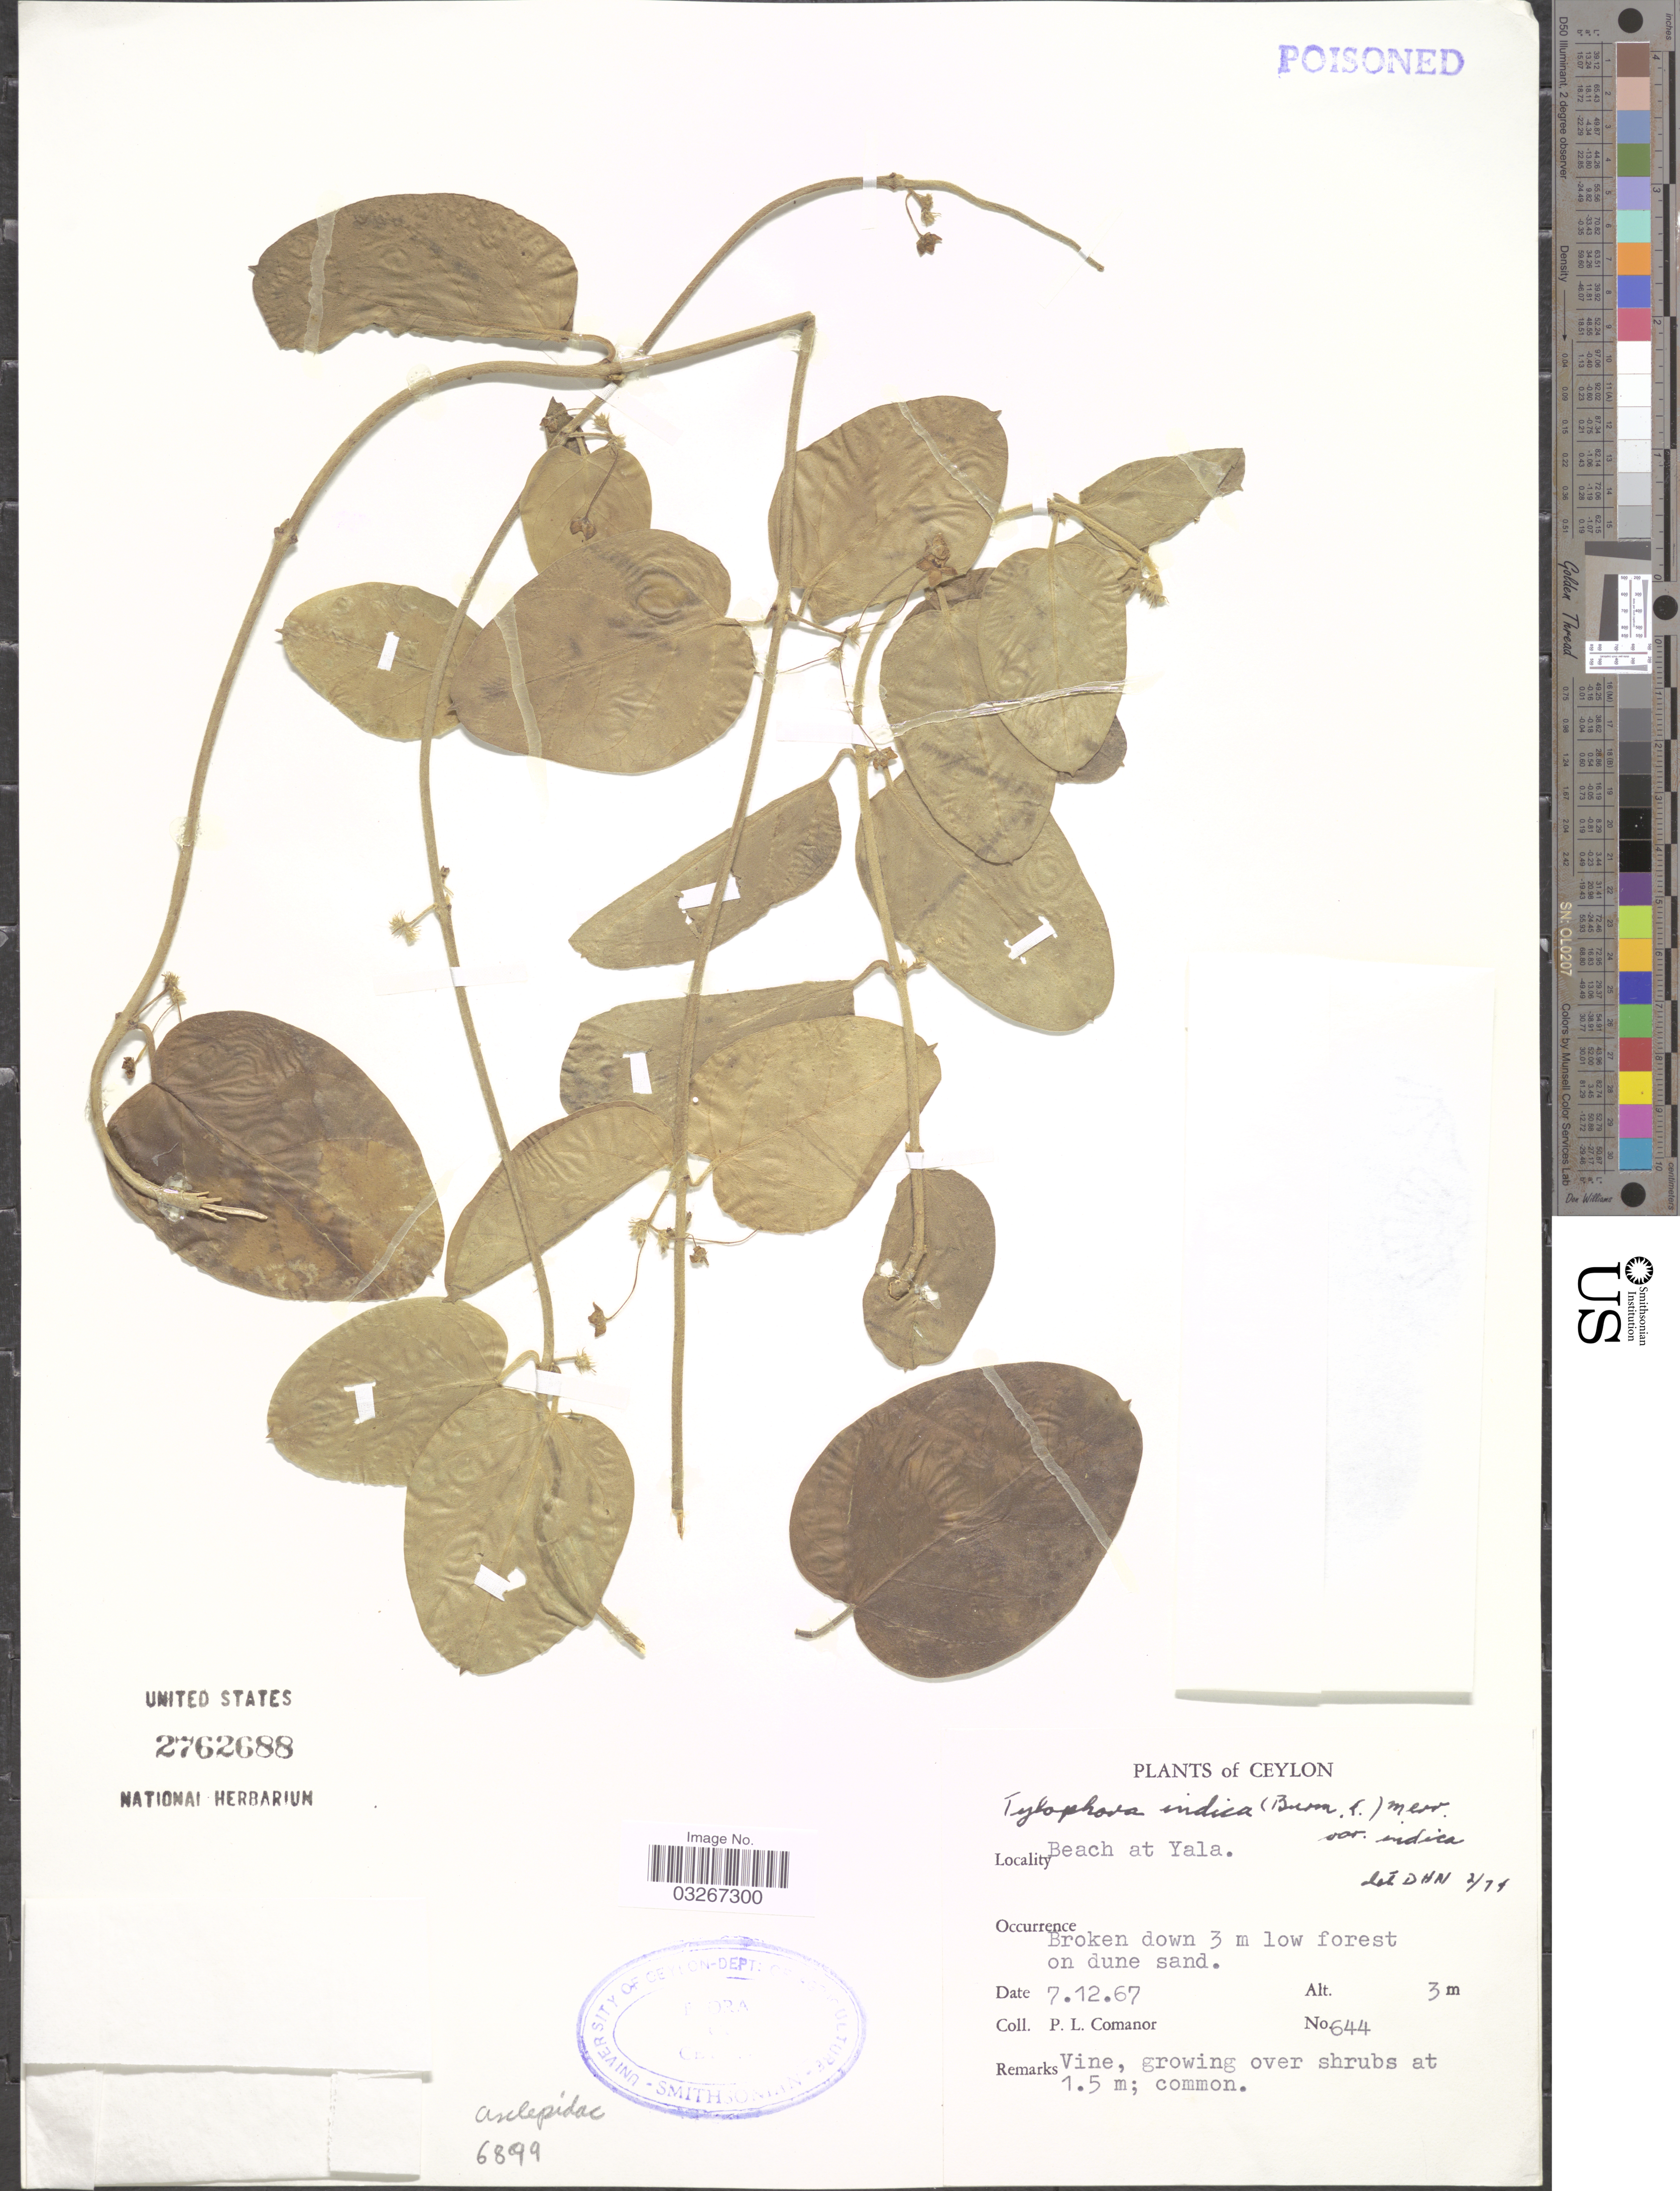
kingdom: Plantae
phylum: Tracheophyta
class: Magnoliopsida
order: Gentianales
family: Apocynaceae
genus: Tylophora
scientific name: Tylophora indica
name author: Merr.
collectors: P. Comanor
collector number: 644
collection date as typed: Transcribed d/m/y: 7/12/67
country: Sri Lanka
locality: Ceylon. Beach at Yala.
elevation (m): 3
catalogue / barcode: US 2762688